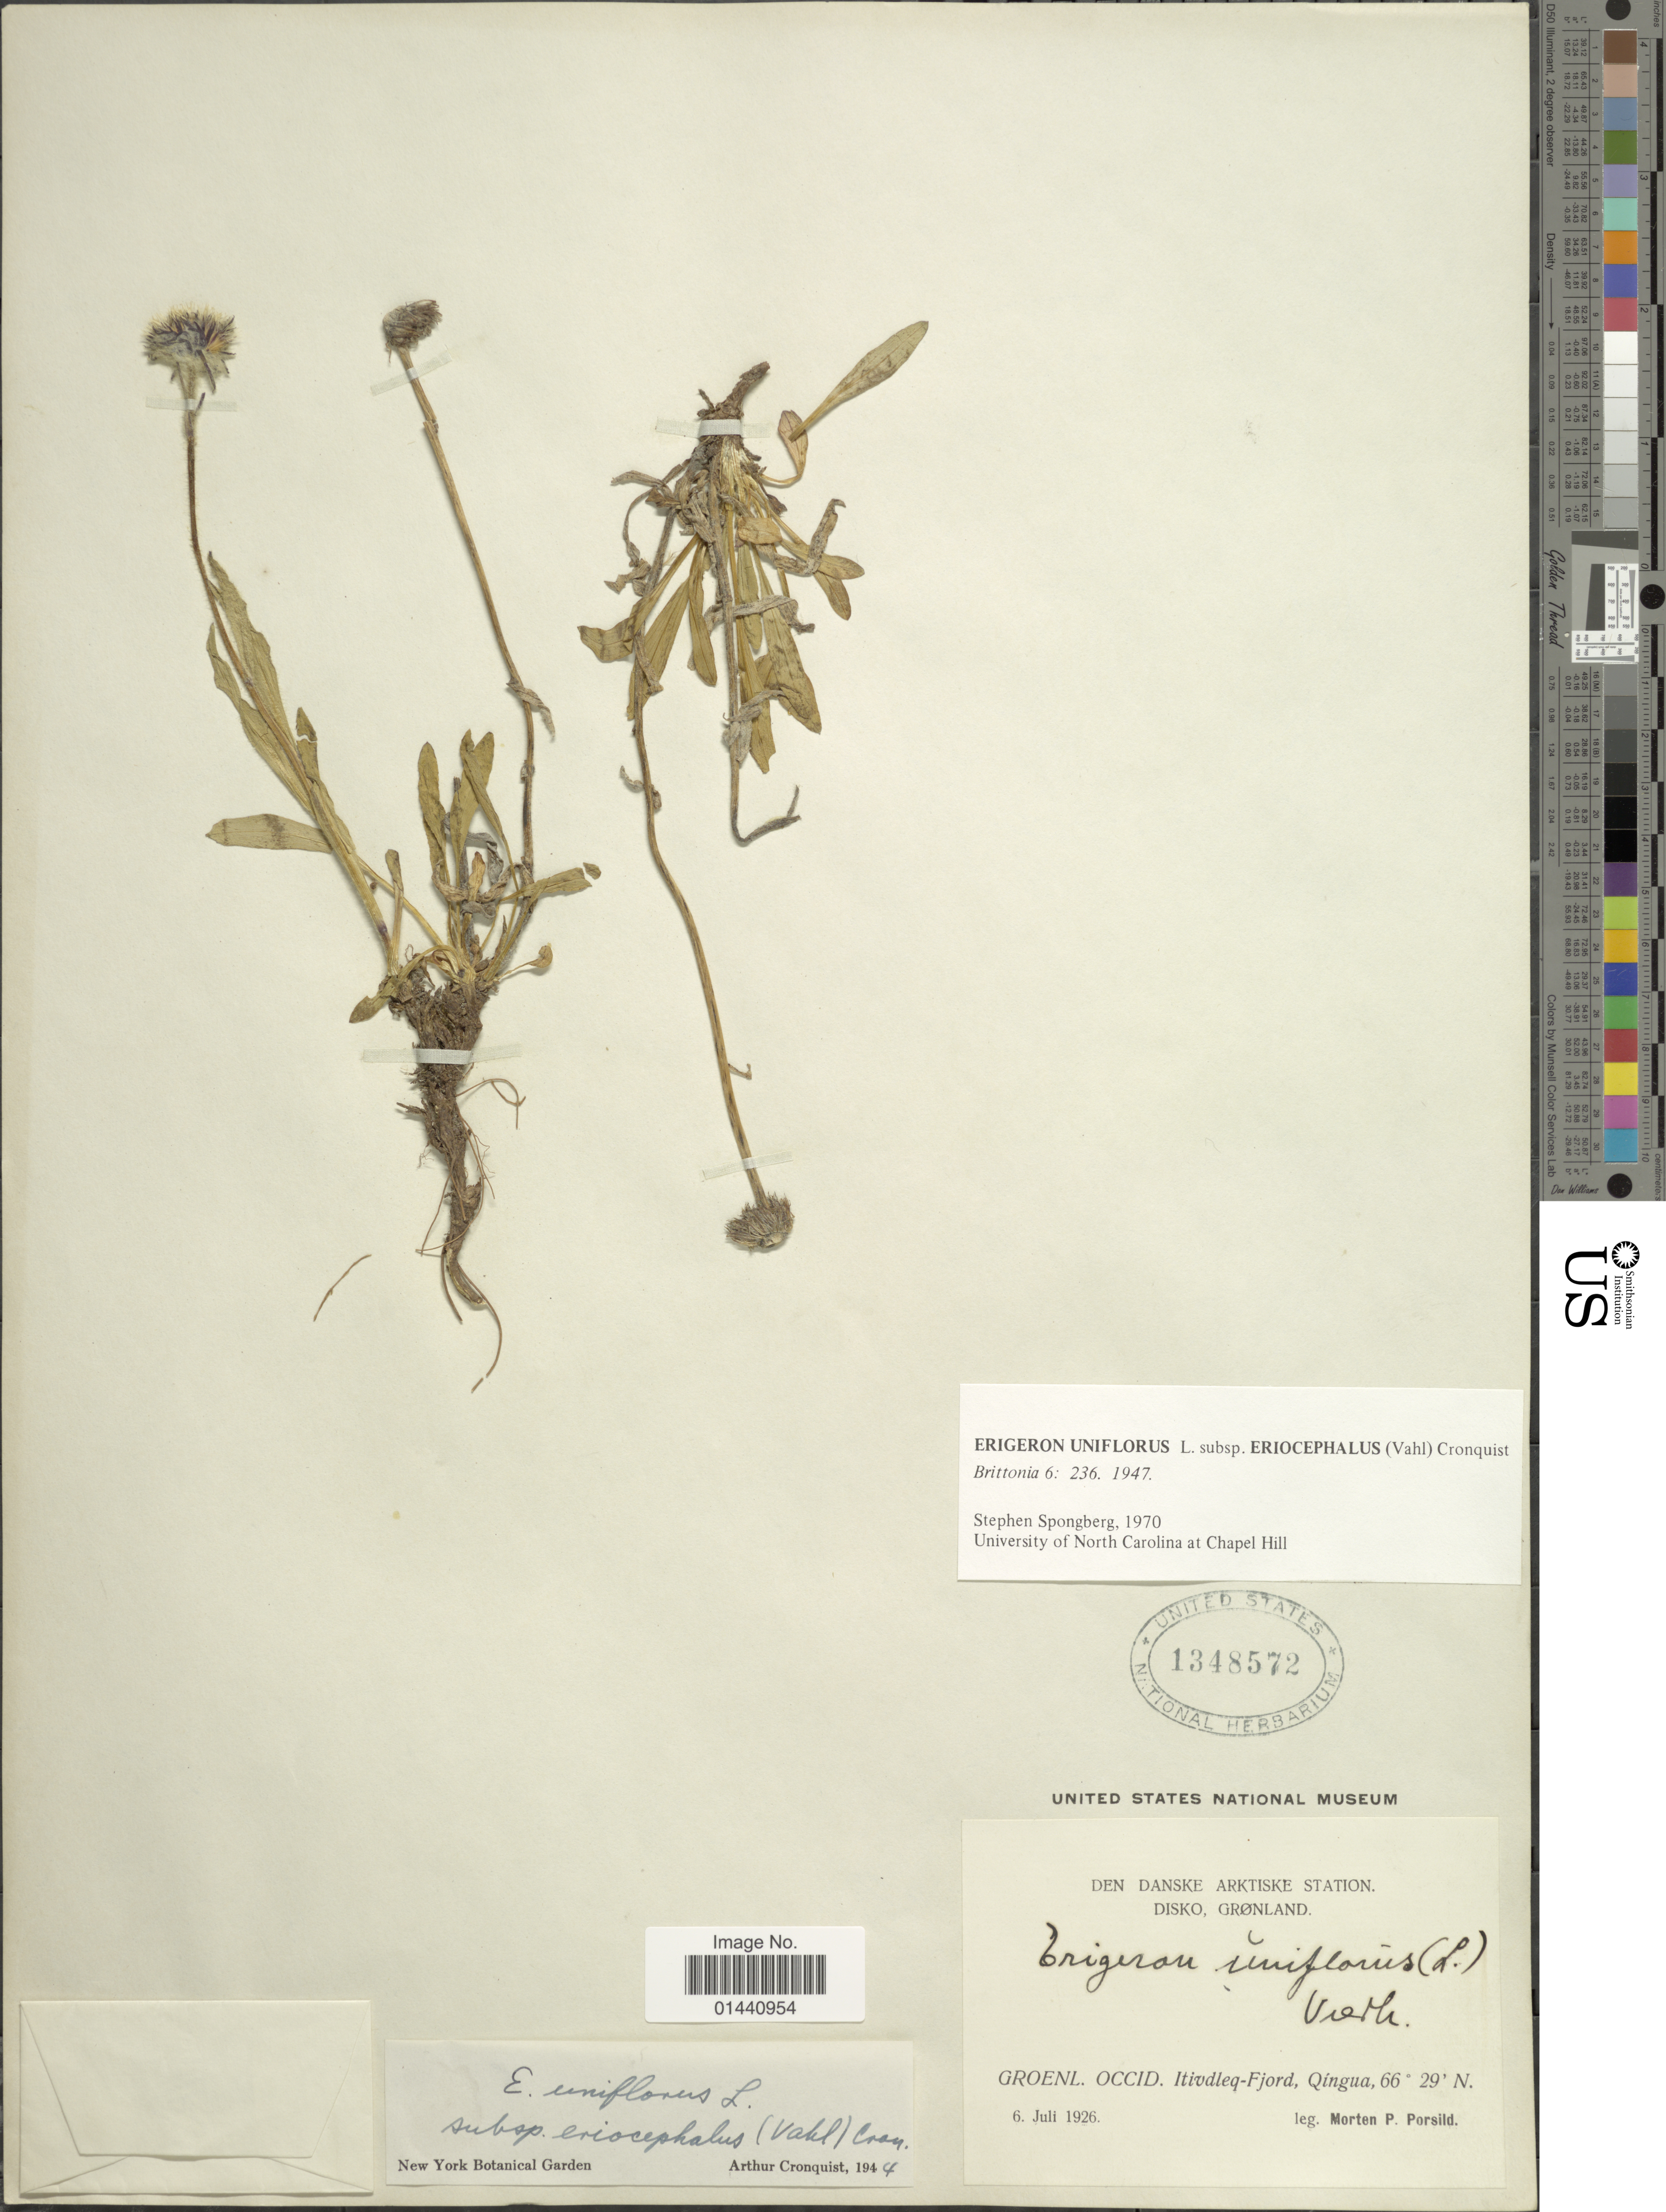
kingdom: Plantae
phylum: Tracheophyta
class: Magnoliopsida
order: Asterales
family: Asteraceae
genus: Erigeron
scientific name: Erigeron eriocephalus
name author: J. Vahl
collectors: M. P. Porsild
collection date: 1926-07-06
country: Greenland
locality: Groenl. Occid. Itivdleq-Fjord, Qingua.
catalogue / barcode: US 1348572